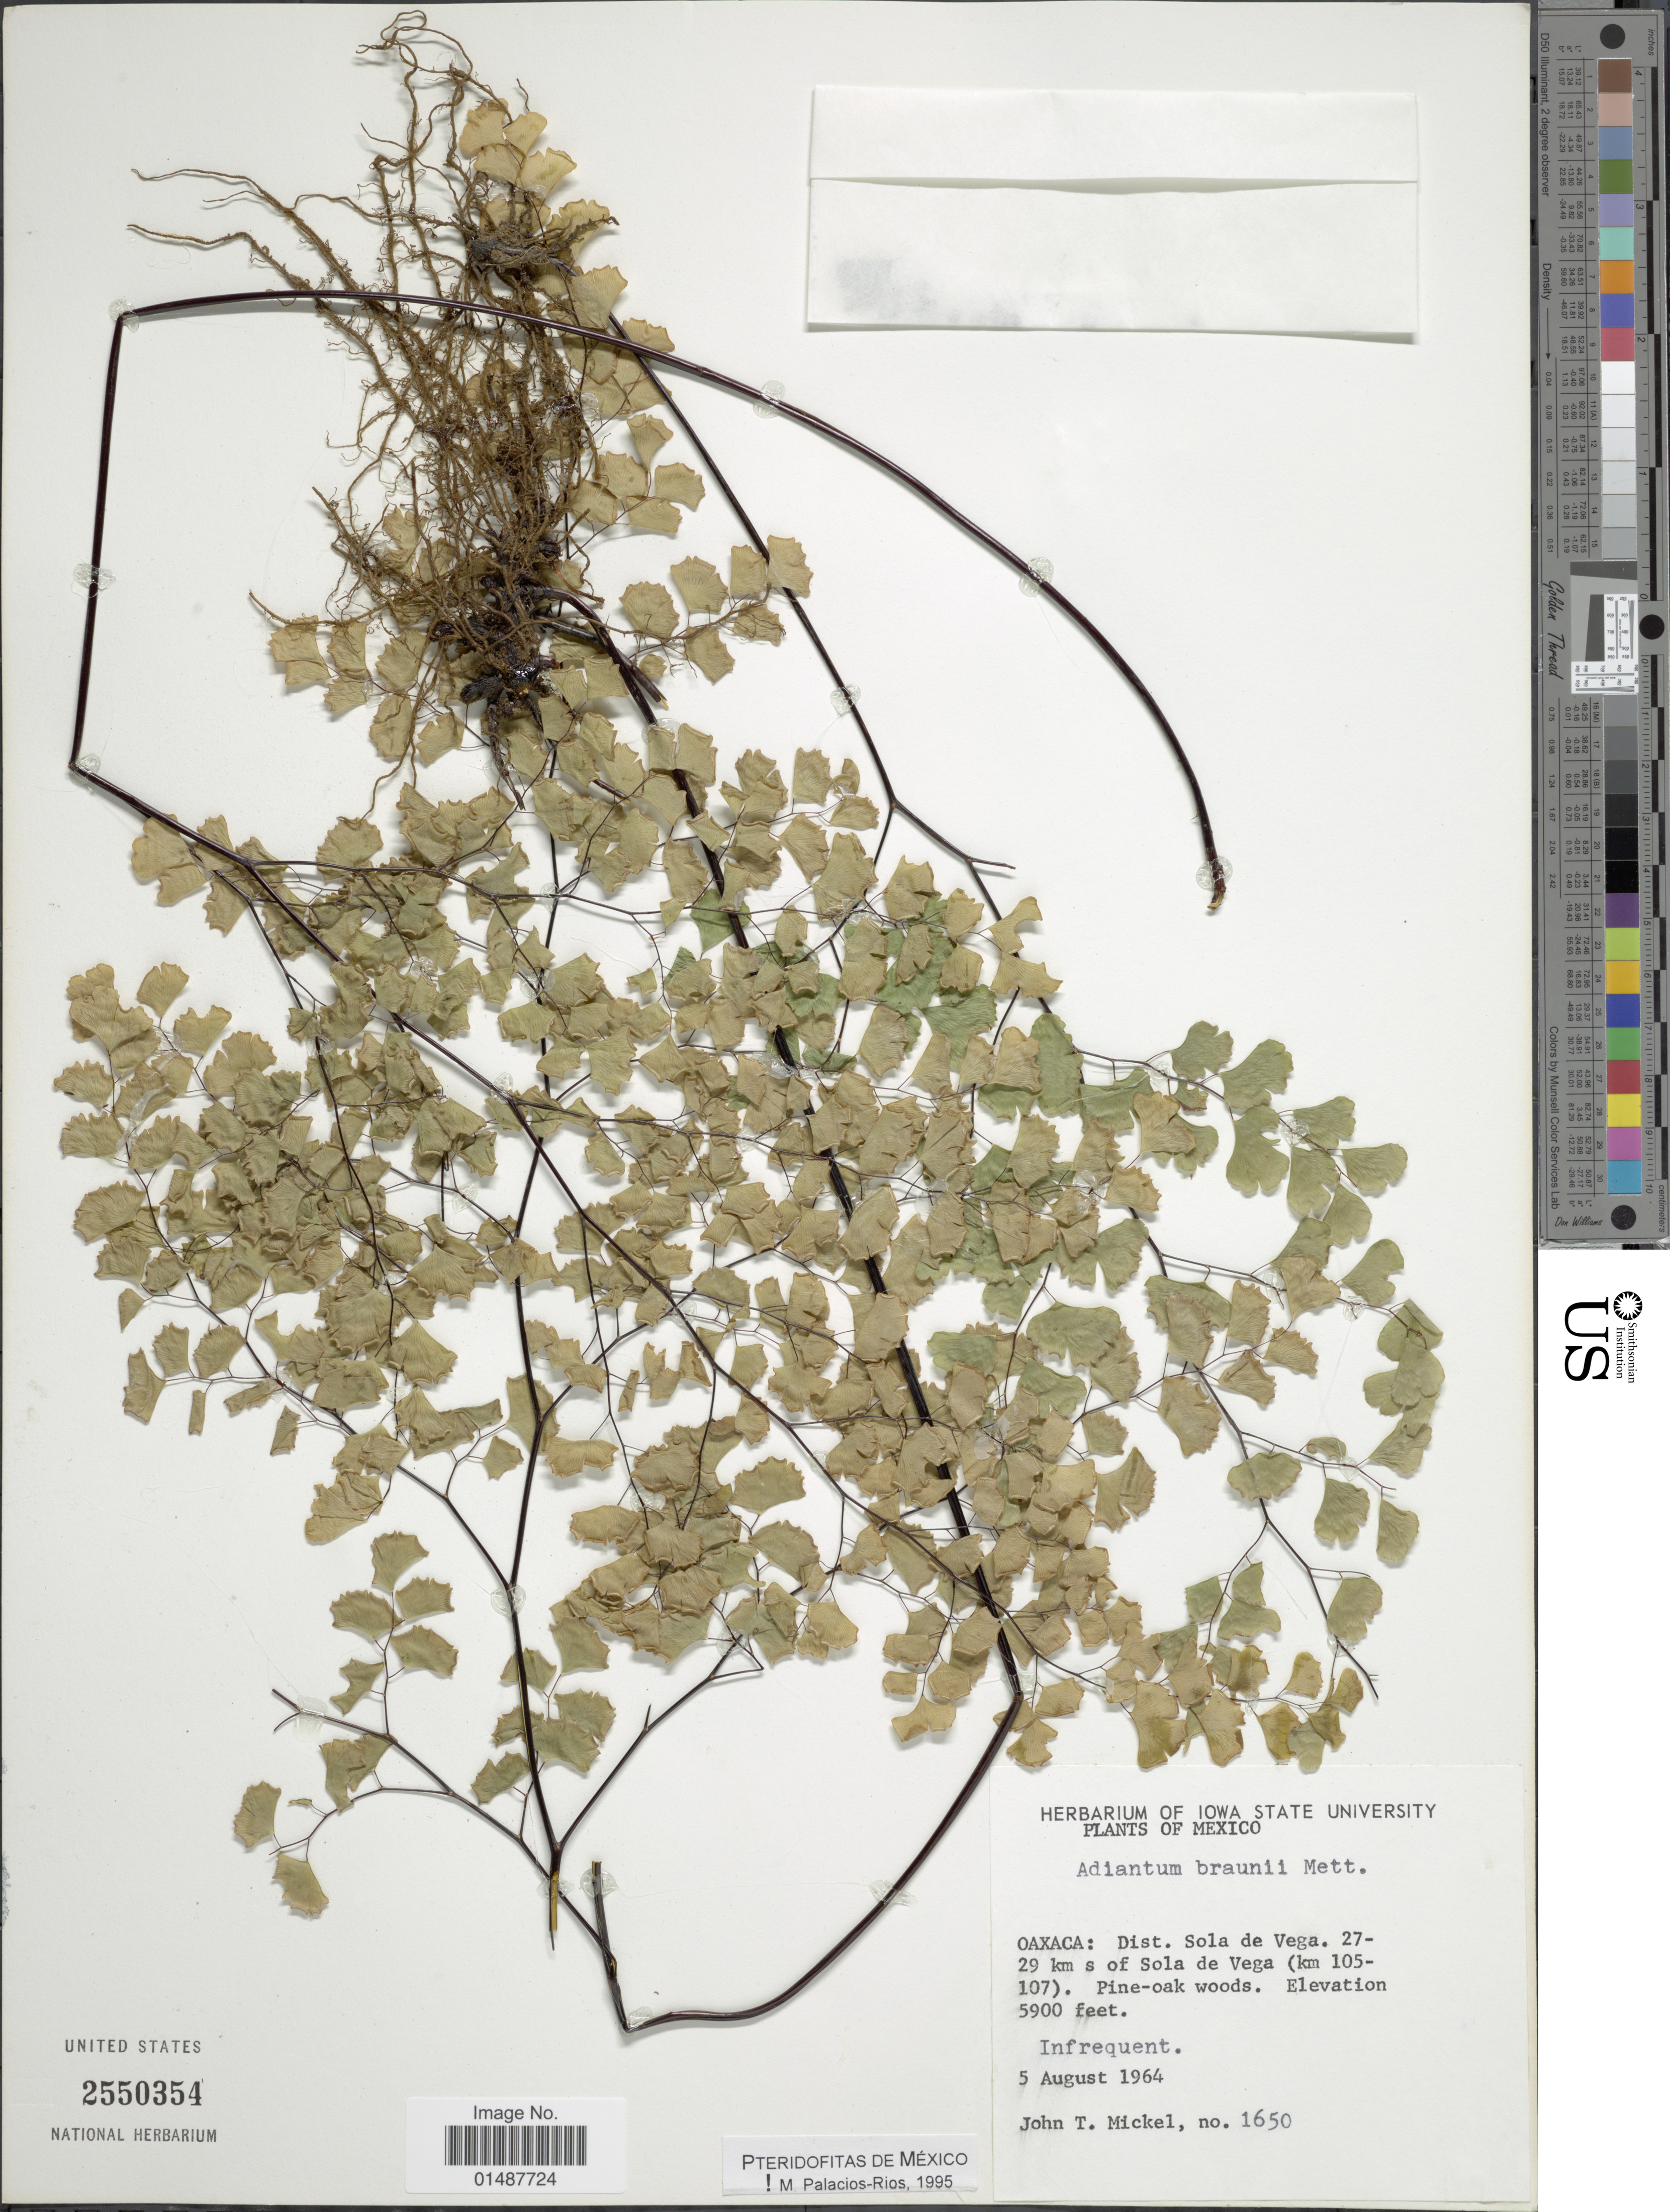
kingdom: Plantae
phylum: Tracheophyta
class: Polypodiopsida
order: Polypodiales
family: Pteridaceae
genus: Adiantum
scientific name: Adiantum braunii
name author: Mett. ex Kuhn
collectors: J. T. Mickel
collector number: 1650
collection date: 1964-08-05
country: Mexico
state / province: Oaxaca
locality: Dist. Sola de Vega. 27-29 km s of Sola de Vega (km 106-107), pine-oak woods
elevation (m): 1798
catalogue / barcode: US 2550354